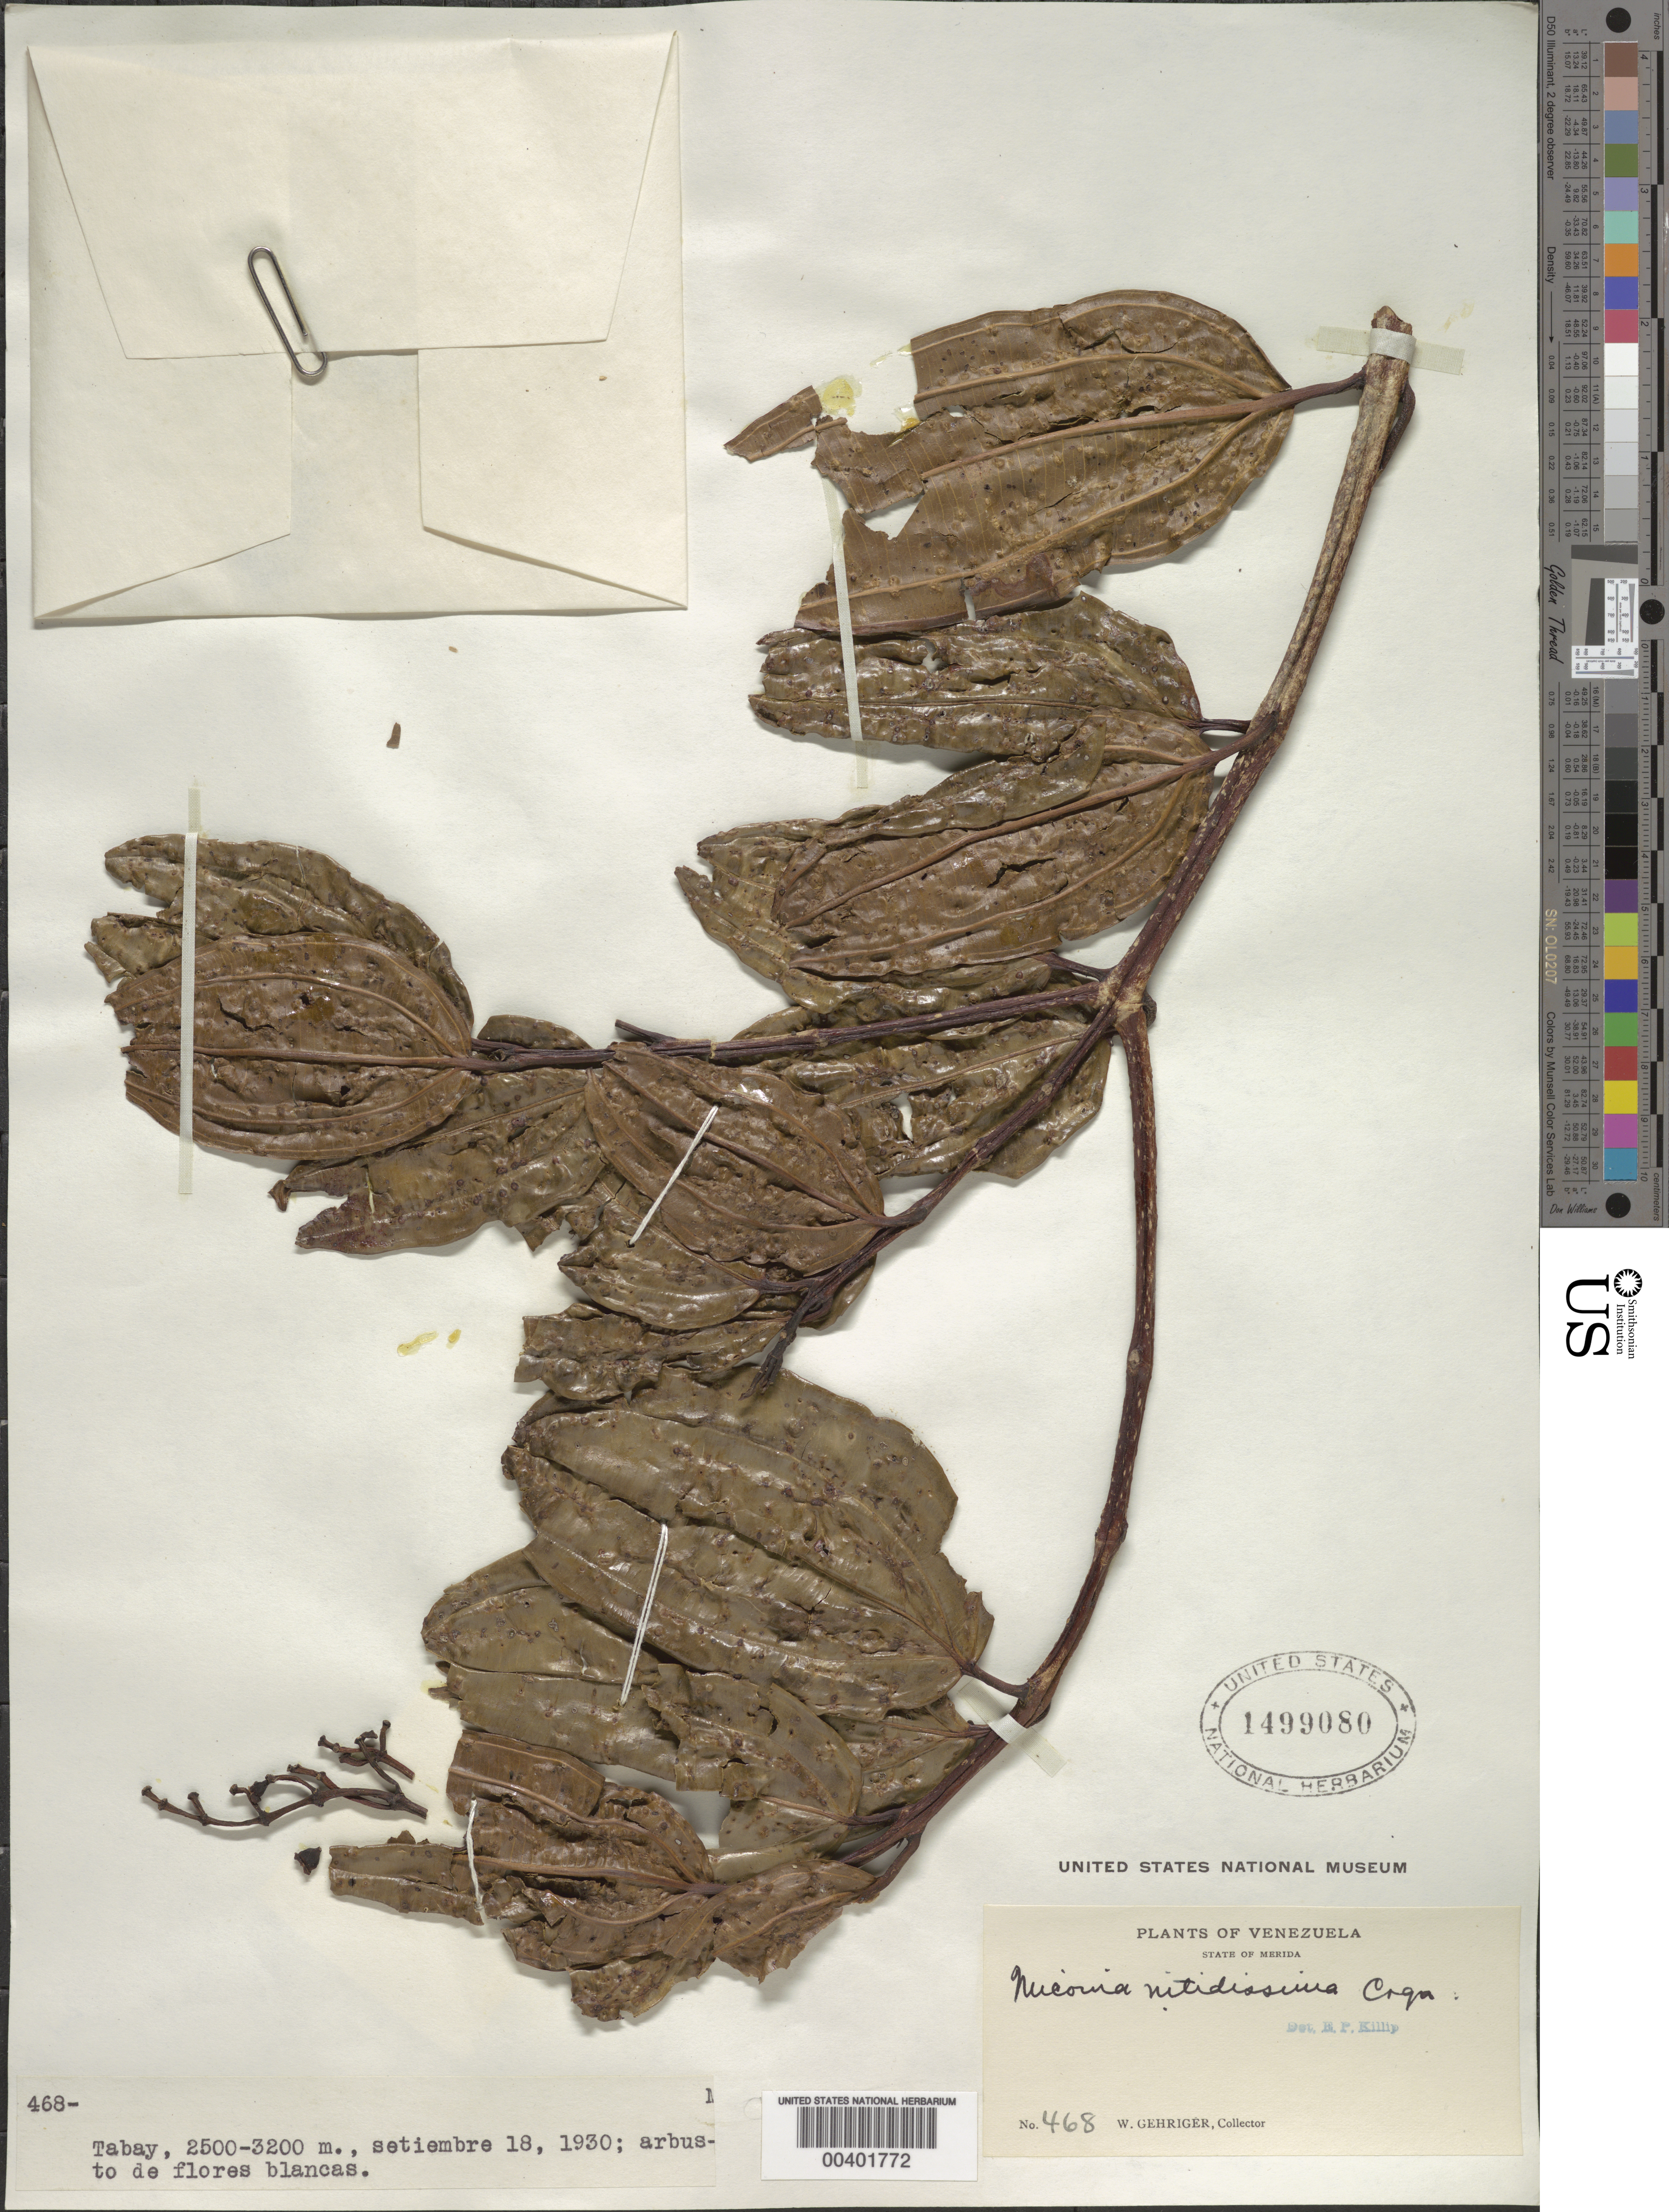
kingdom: Plantae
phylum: Tracheophyta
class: Magnoliopsida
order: Myrtales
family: Melastomataceae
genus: Miconia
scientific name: Miconia nitidissima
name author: Cogn.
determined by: Killip, Ellsworth P.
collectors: W. Gehriger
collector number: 468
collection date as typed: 18 Sep 1930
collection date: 1930-09-18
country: Venezuela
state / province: Mérida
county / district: Libertador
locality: Tabay Tabay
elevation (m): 2500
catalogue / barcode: US 1499080